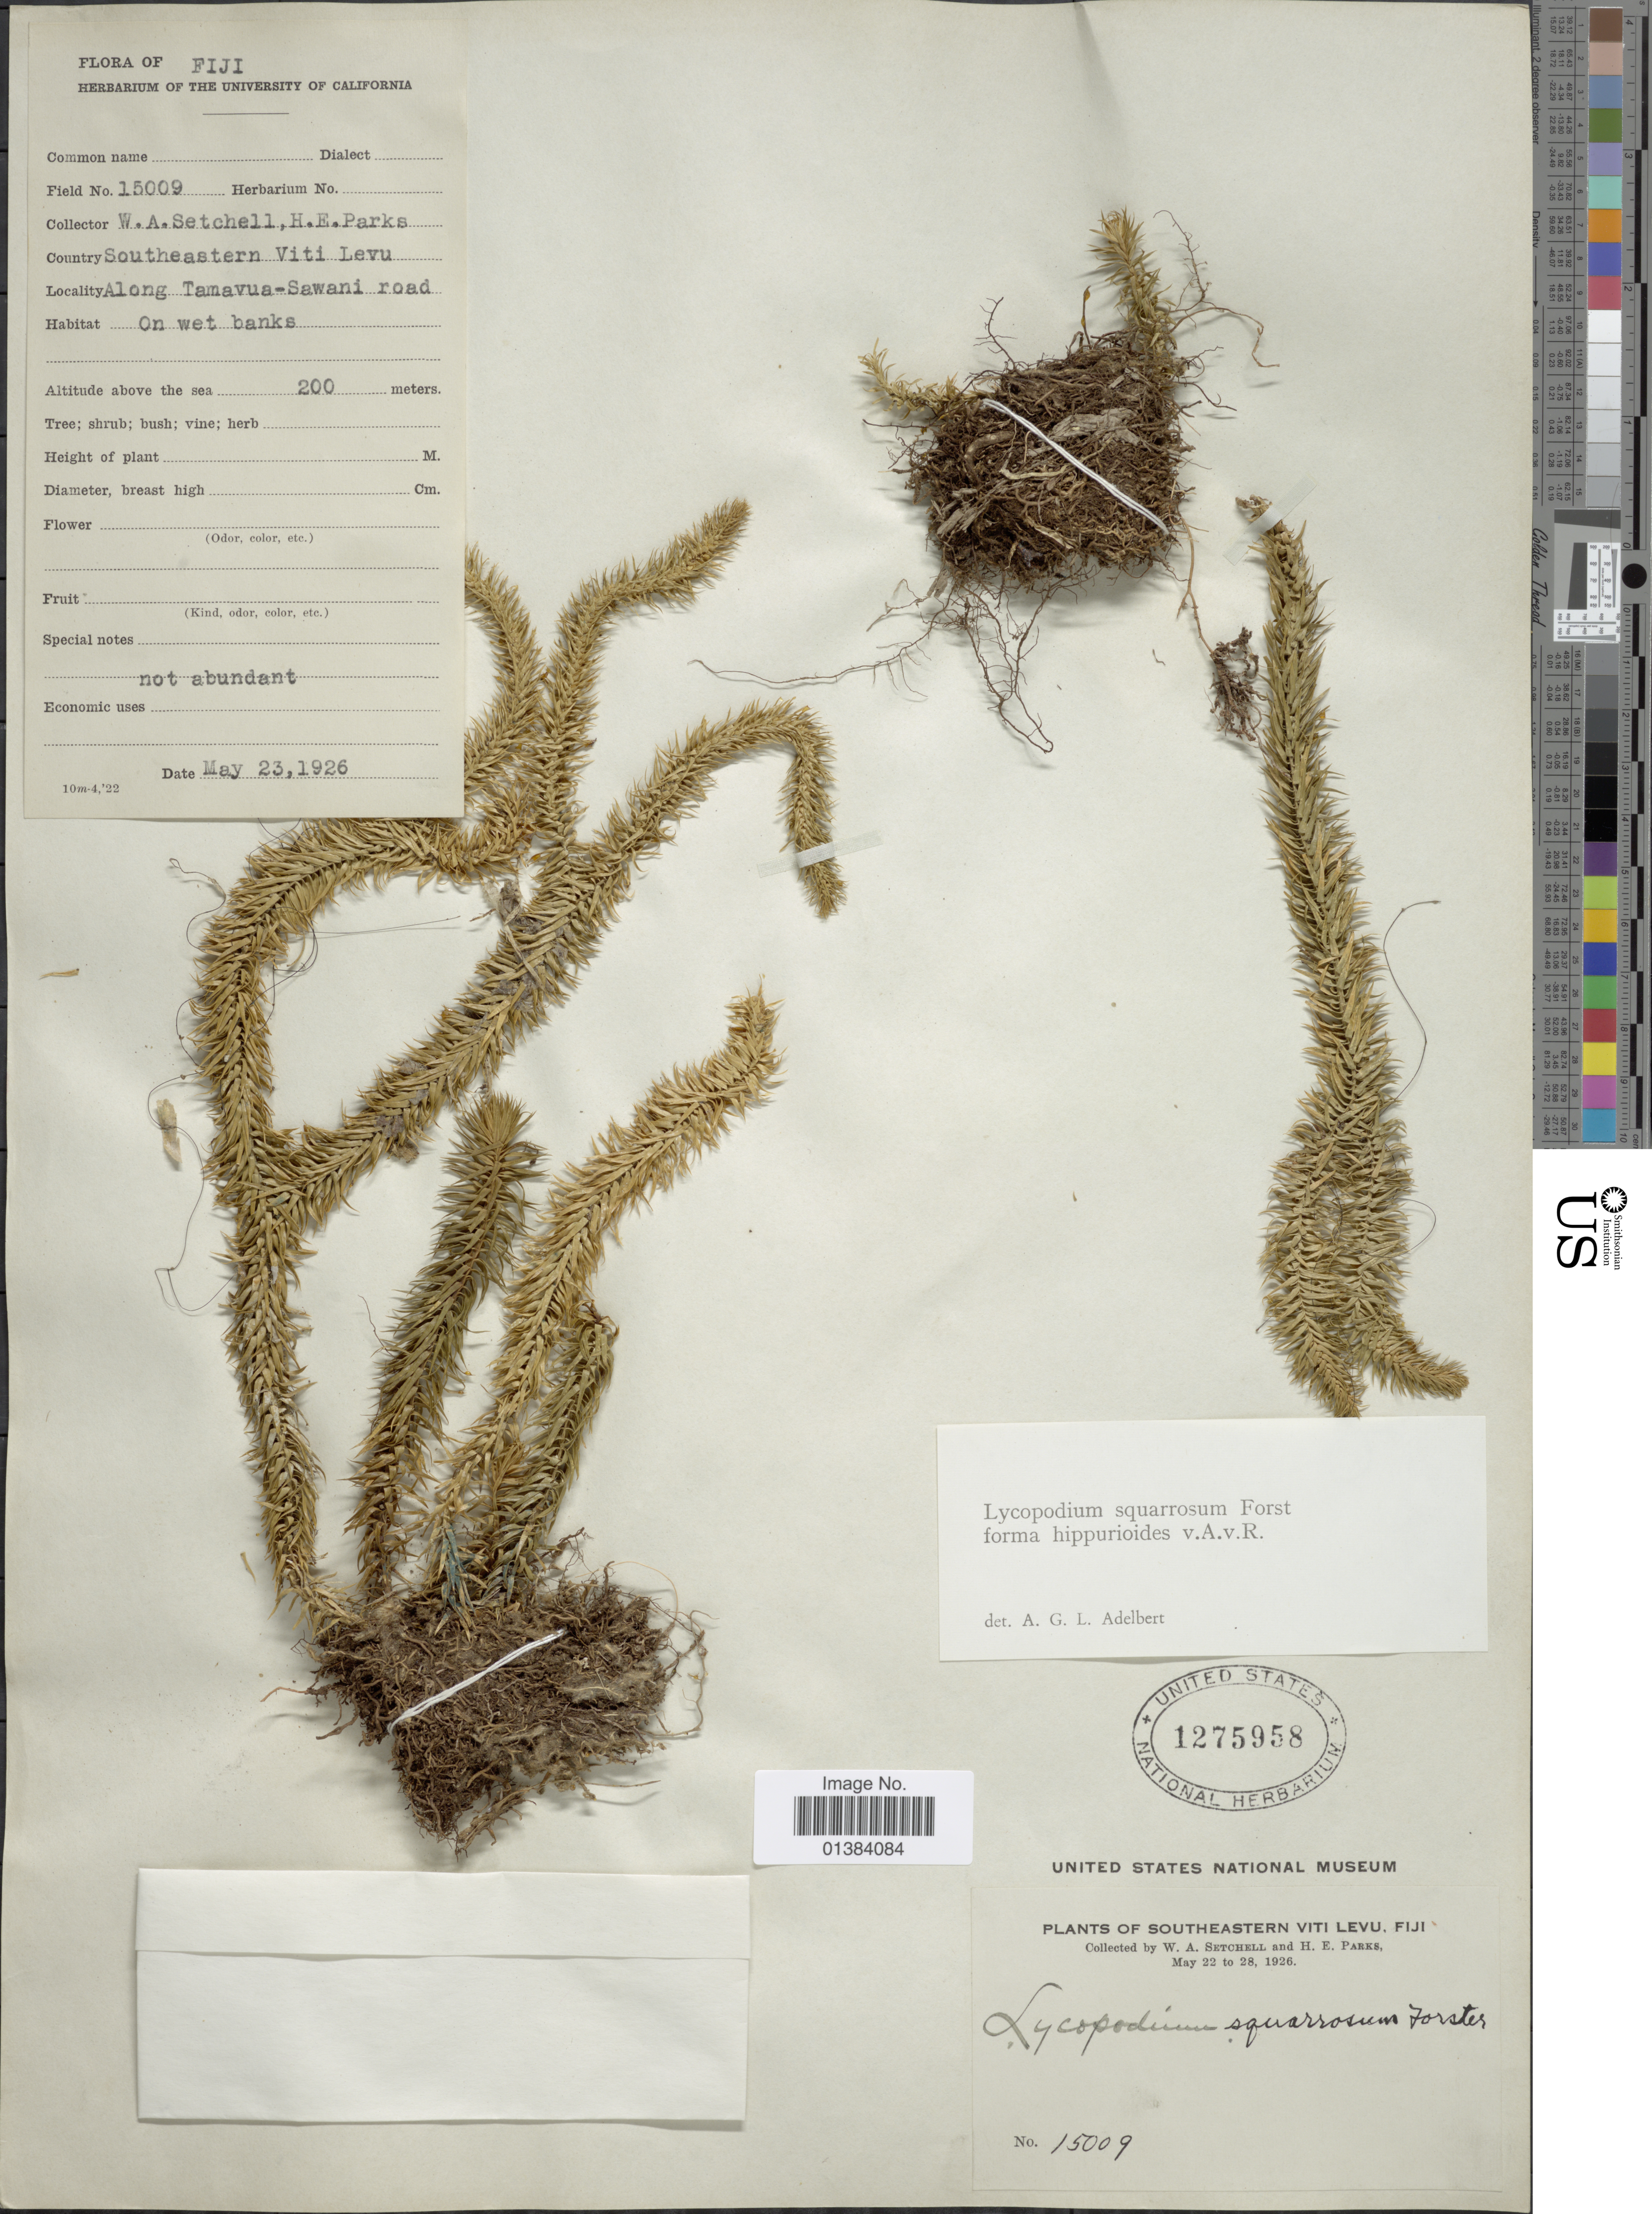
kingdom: Plantae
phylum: Tracheophyta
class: Lycopodiopsida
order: Lycopodiales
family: Lycopodiaceae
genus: Phlegmariurus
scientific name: Phlegmariurus squarrosus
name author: (G. Forst.) Á. Löve & D. Löve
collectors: W. Setchell & H. E. Parks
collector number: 15009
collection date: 1926-05-23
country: Fiji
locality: Southeastern Viti Levu. Along Tamavua-Sawani road.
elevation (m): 200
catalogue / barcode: US 1275958